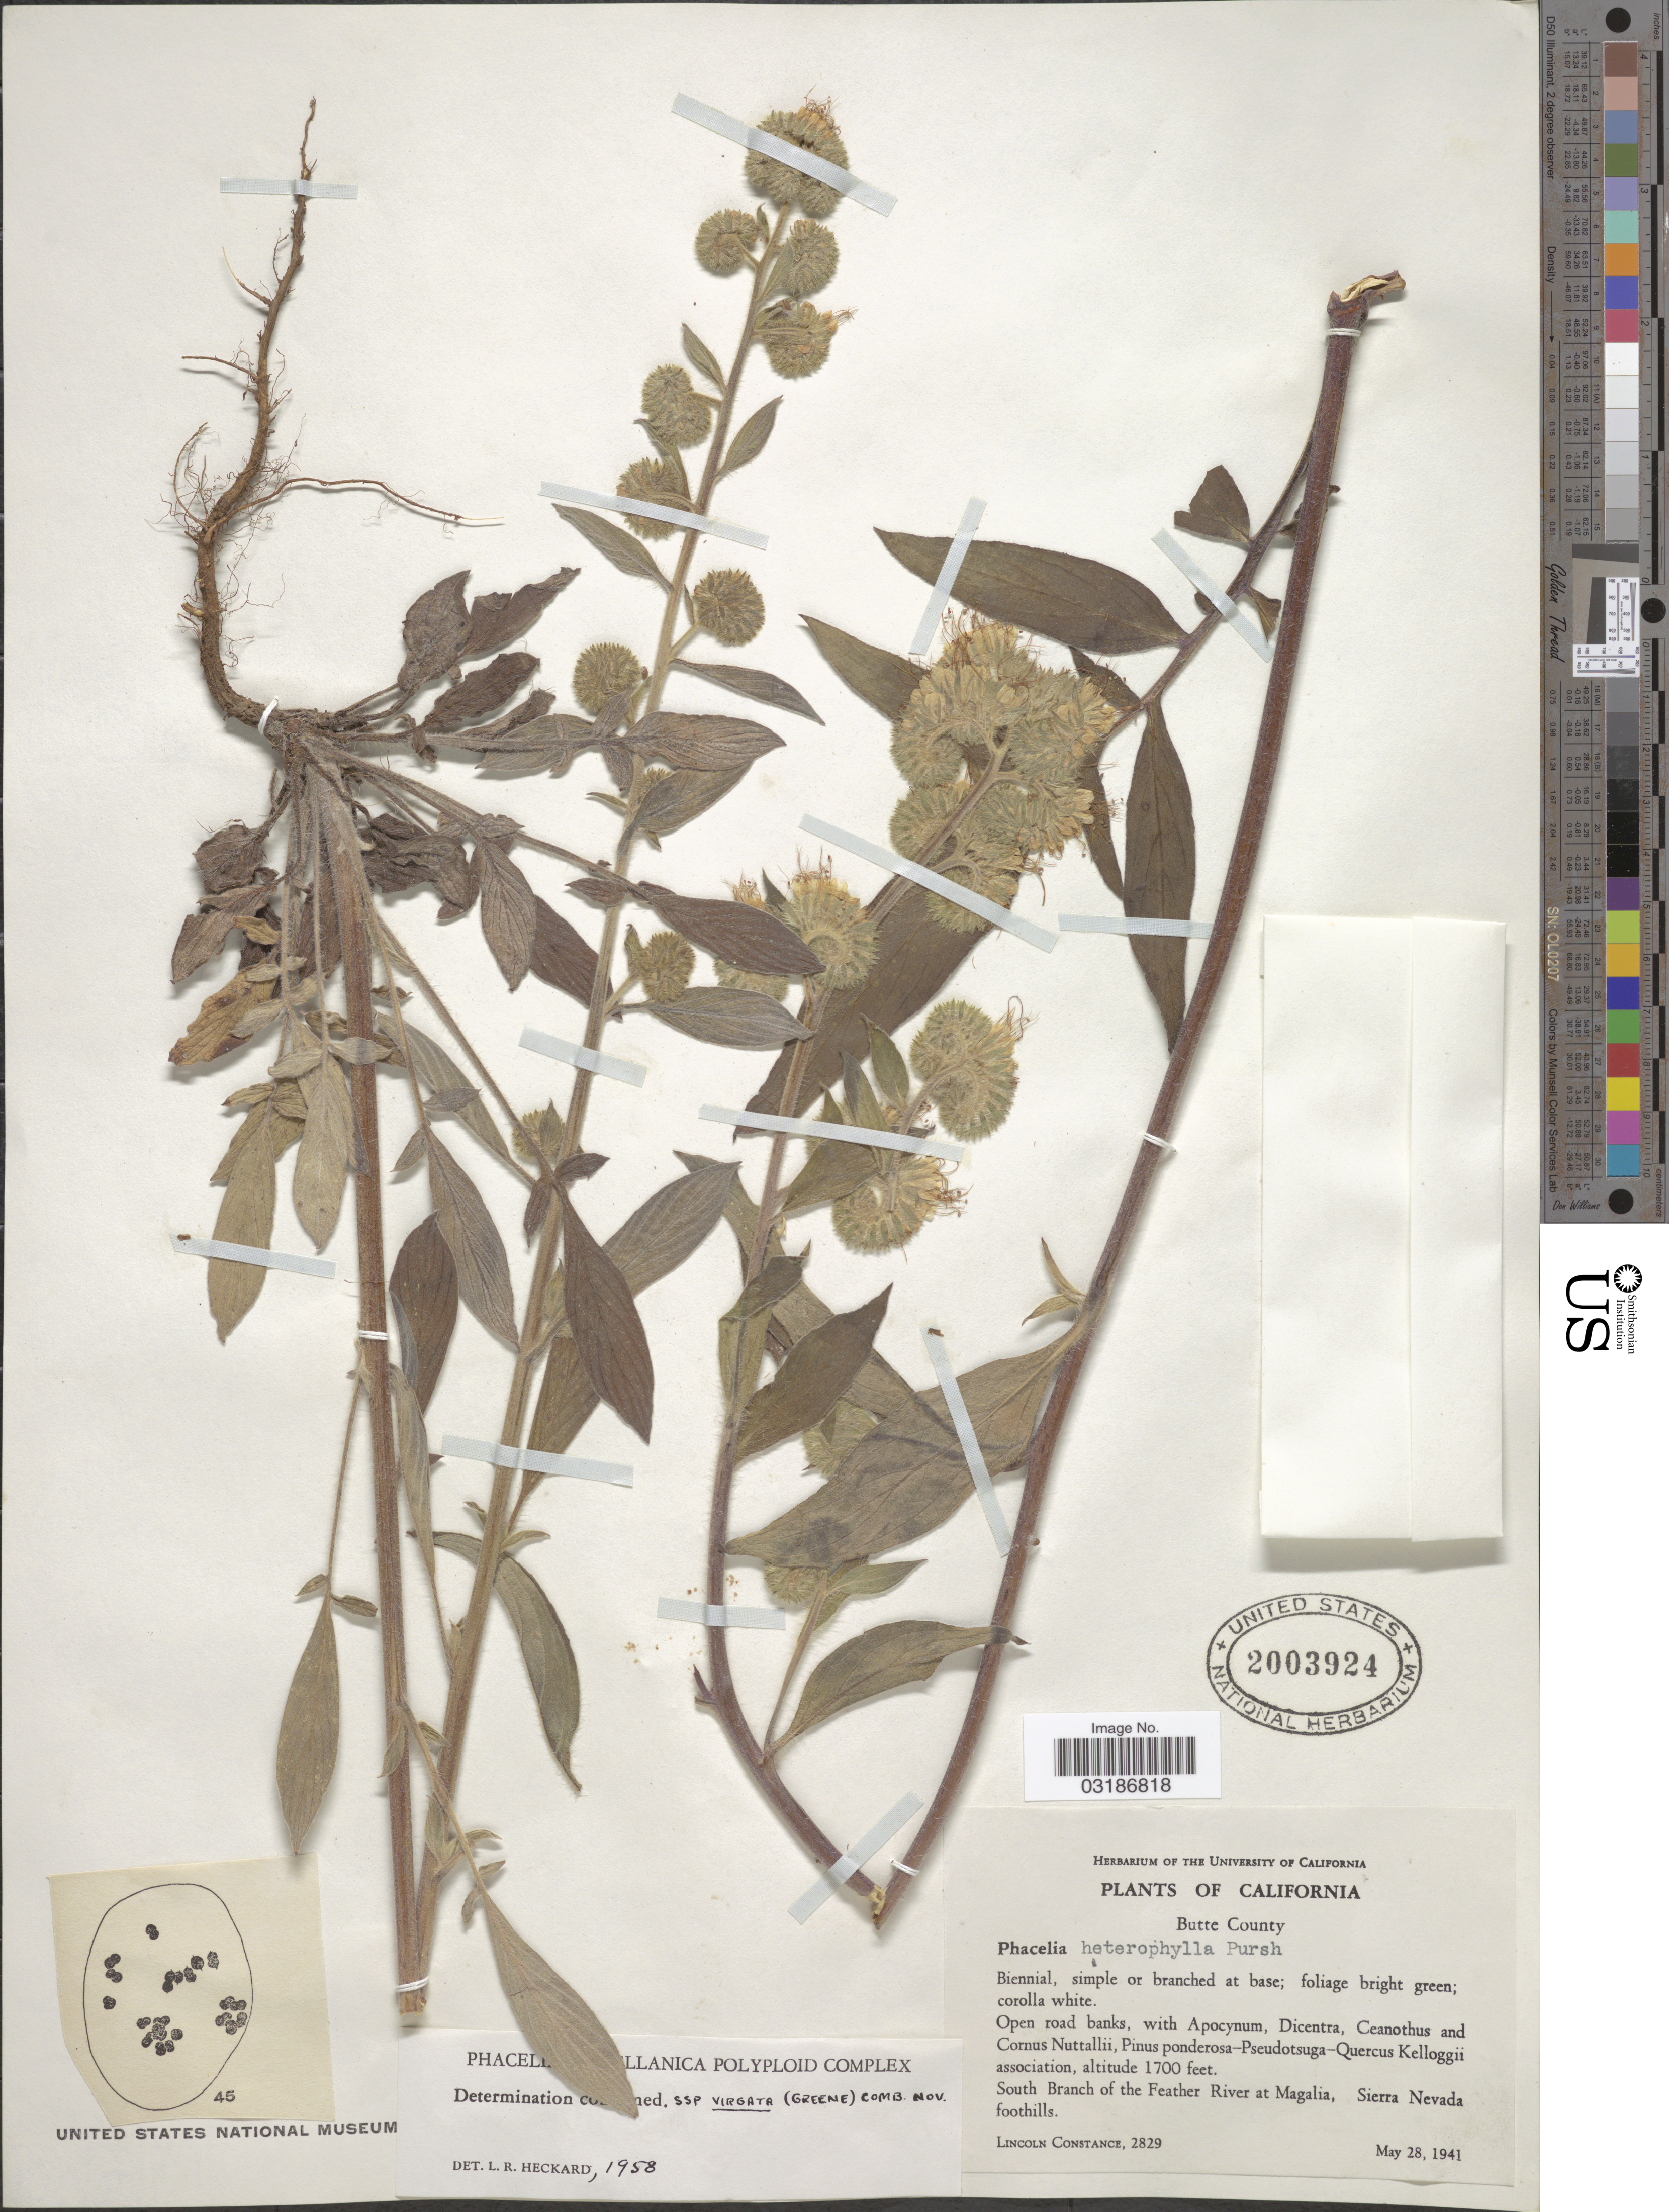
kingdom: Plantae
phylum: Tracheophyta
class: Magnoliopsida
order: Boraginales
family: Hydrophyllaceae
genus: Phacelia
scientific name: Phacelia heterophylla subsp. virgata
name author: (Greene) Heckard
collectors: L. Constance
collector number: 2829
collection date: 1941-05-28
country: United States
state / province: California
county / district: Butte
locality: Butte County. South Branch of the Feather River at Magalia, Sierra Nevada foothills.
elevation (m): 518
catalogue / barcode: US 2003924